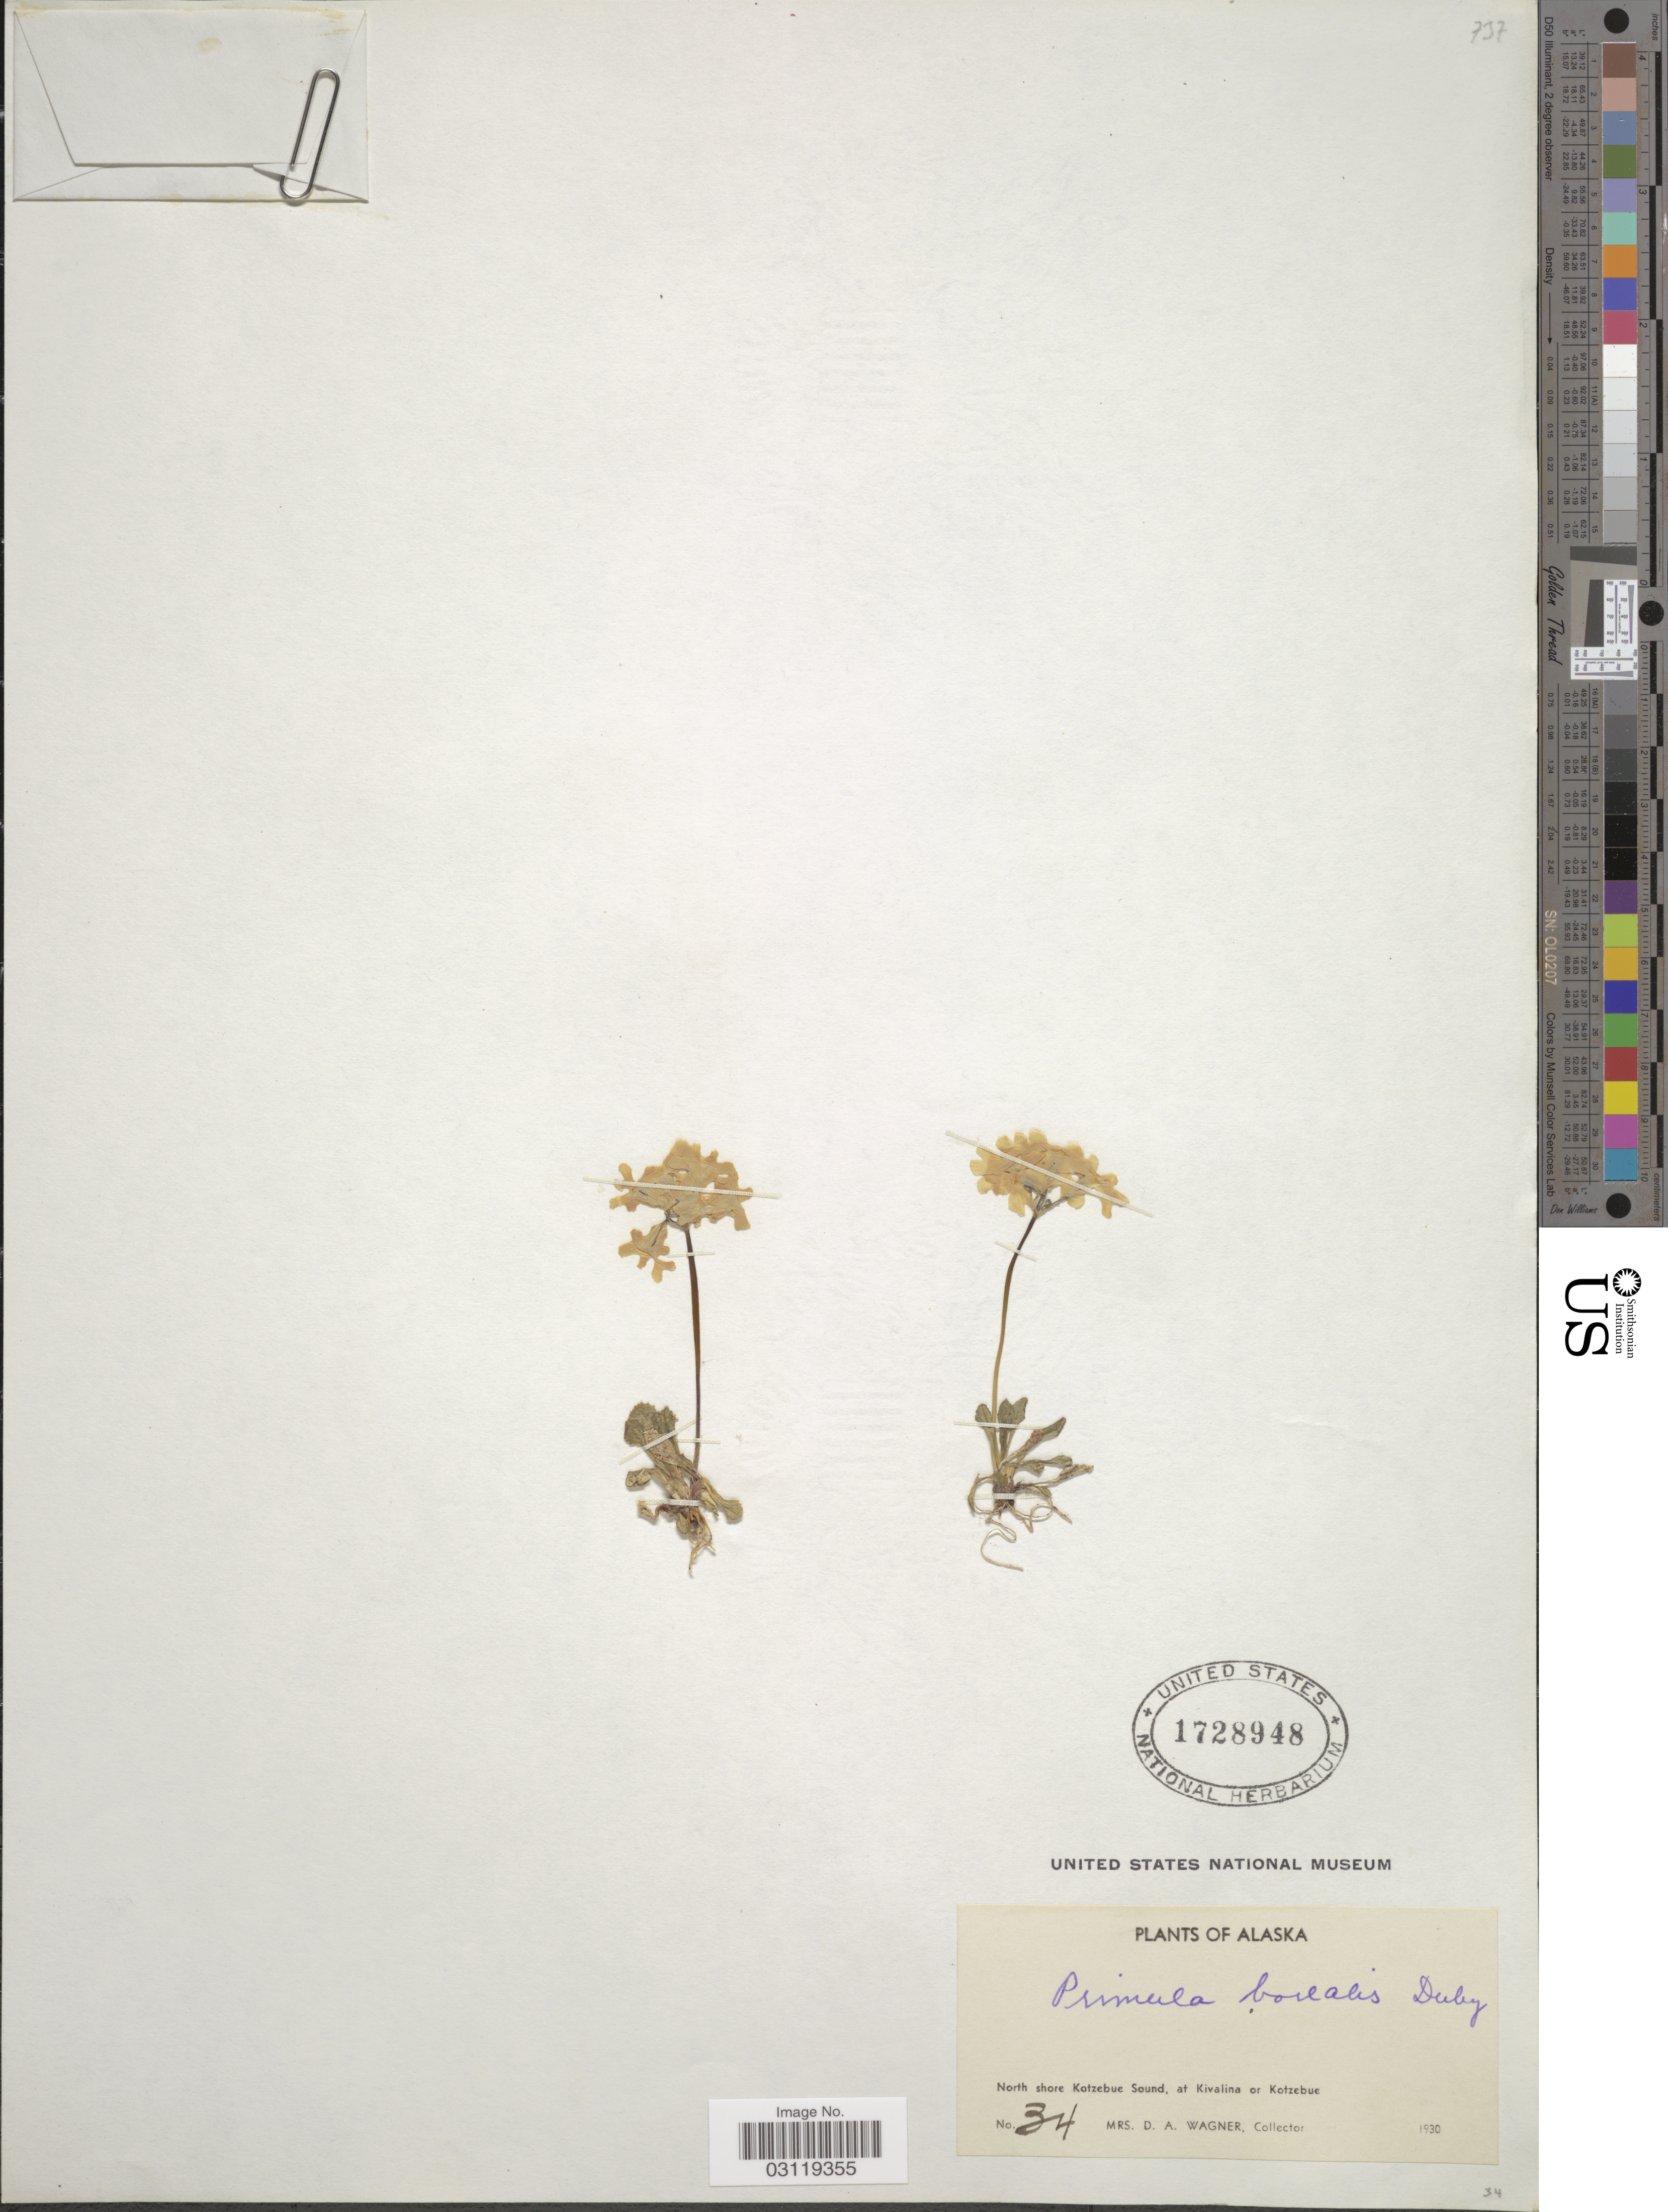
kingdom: Plantae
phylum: Tracheophyta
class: Magnoliopsida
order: Ericales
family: Primulaceae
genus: Primula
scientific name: Primula borealis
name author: Duby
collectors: D. Wagner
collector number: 34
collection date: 1930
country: United States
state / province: Alaska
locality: North shore Kotzebue Sound, at Kivalina or Kotzebue.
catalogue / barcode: US 1728948